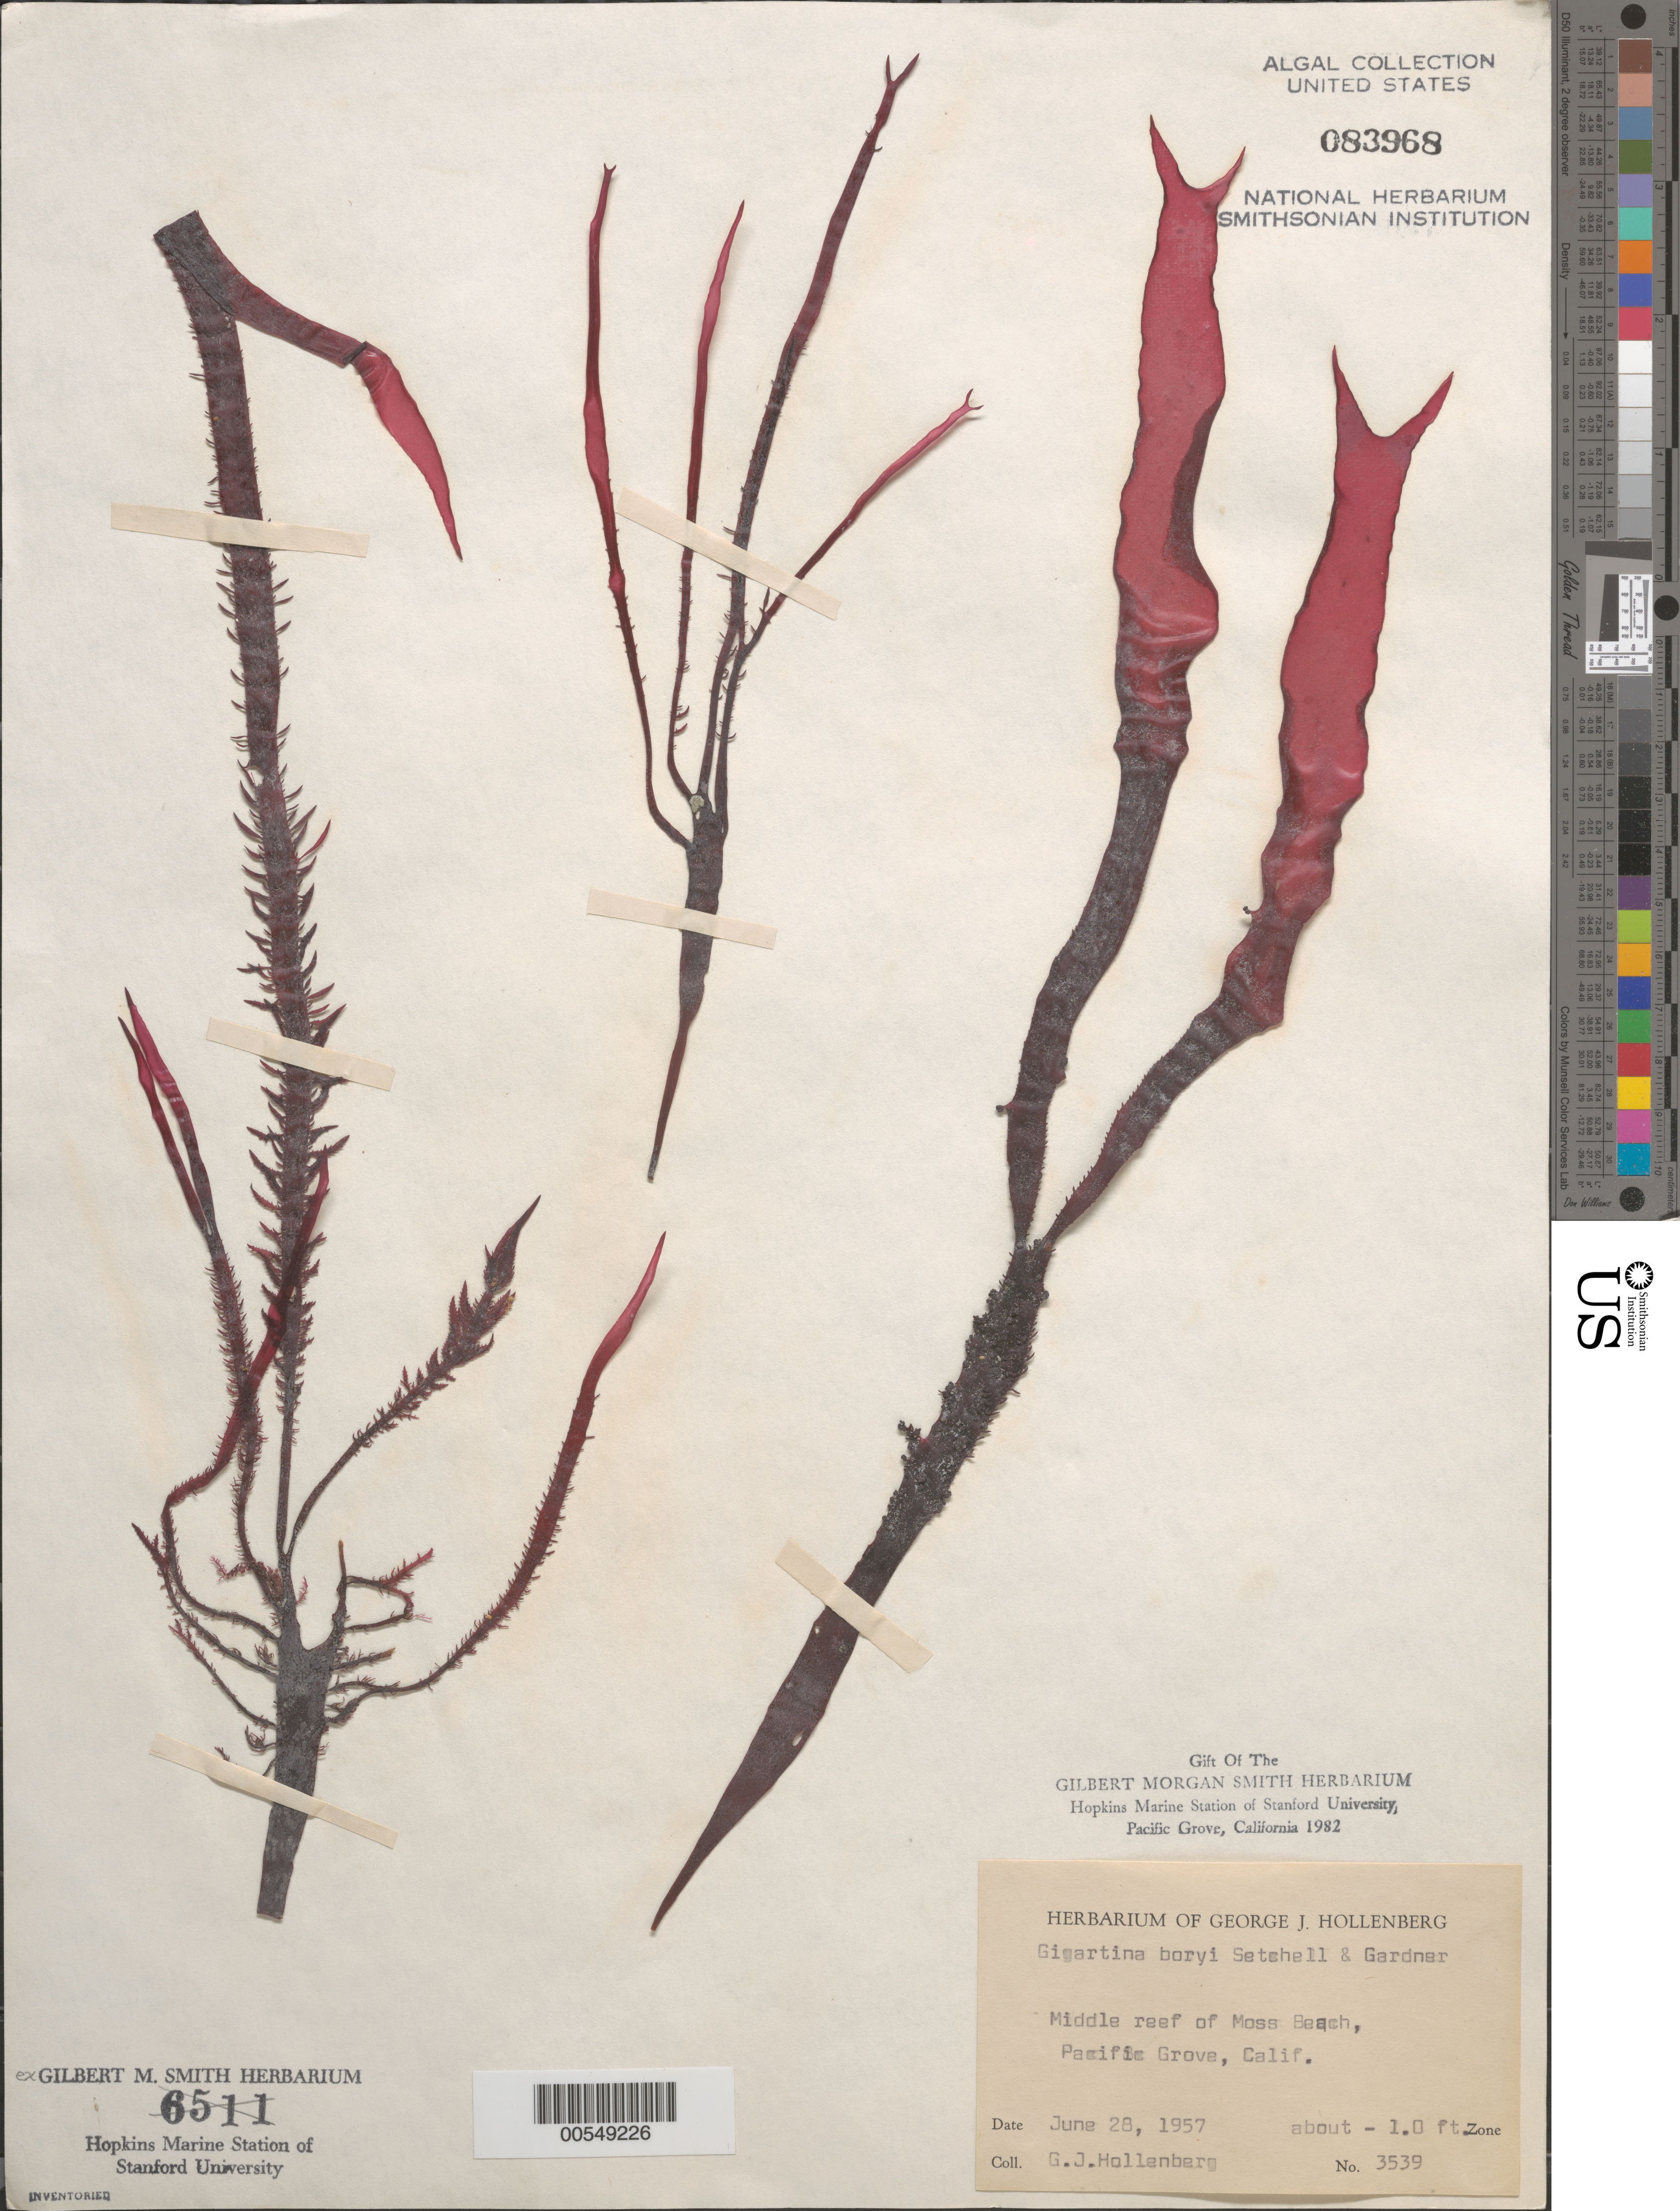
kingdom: Plantae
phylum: Rhodophyta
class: Florideophyceae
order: Gigartinales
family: Gigartinaceae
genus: Chondracanthus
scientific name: Chondracanthus harveyanus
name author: (Kütz.) Guiry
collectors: G. Hollenberg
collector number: GJH 3539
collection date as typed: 28 Jun 1957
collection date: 1957-06-28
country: United States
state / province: California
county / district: Monterey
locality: Middle reef of Moss Beach, Pacific Grove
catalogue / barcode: US 83968